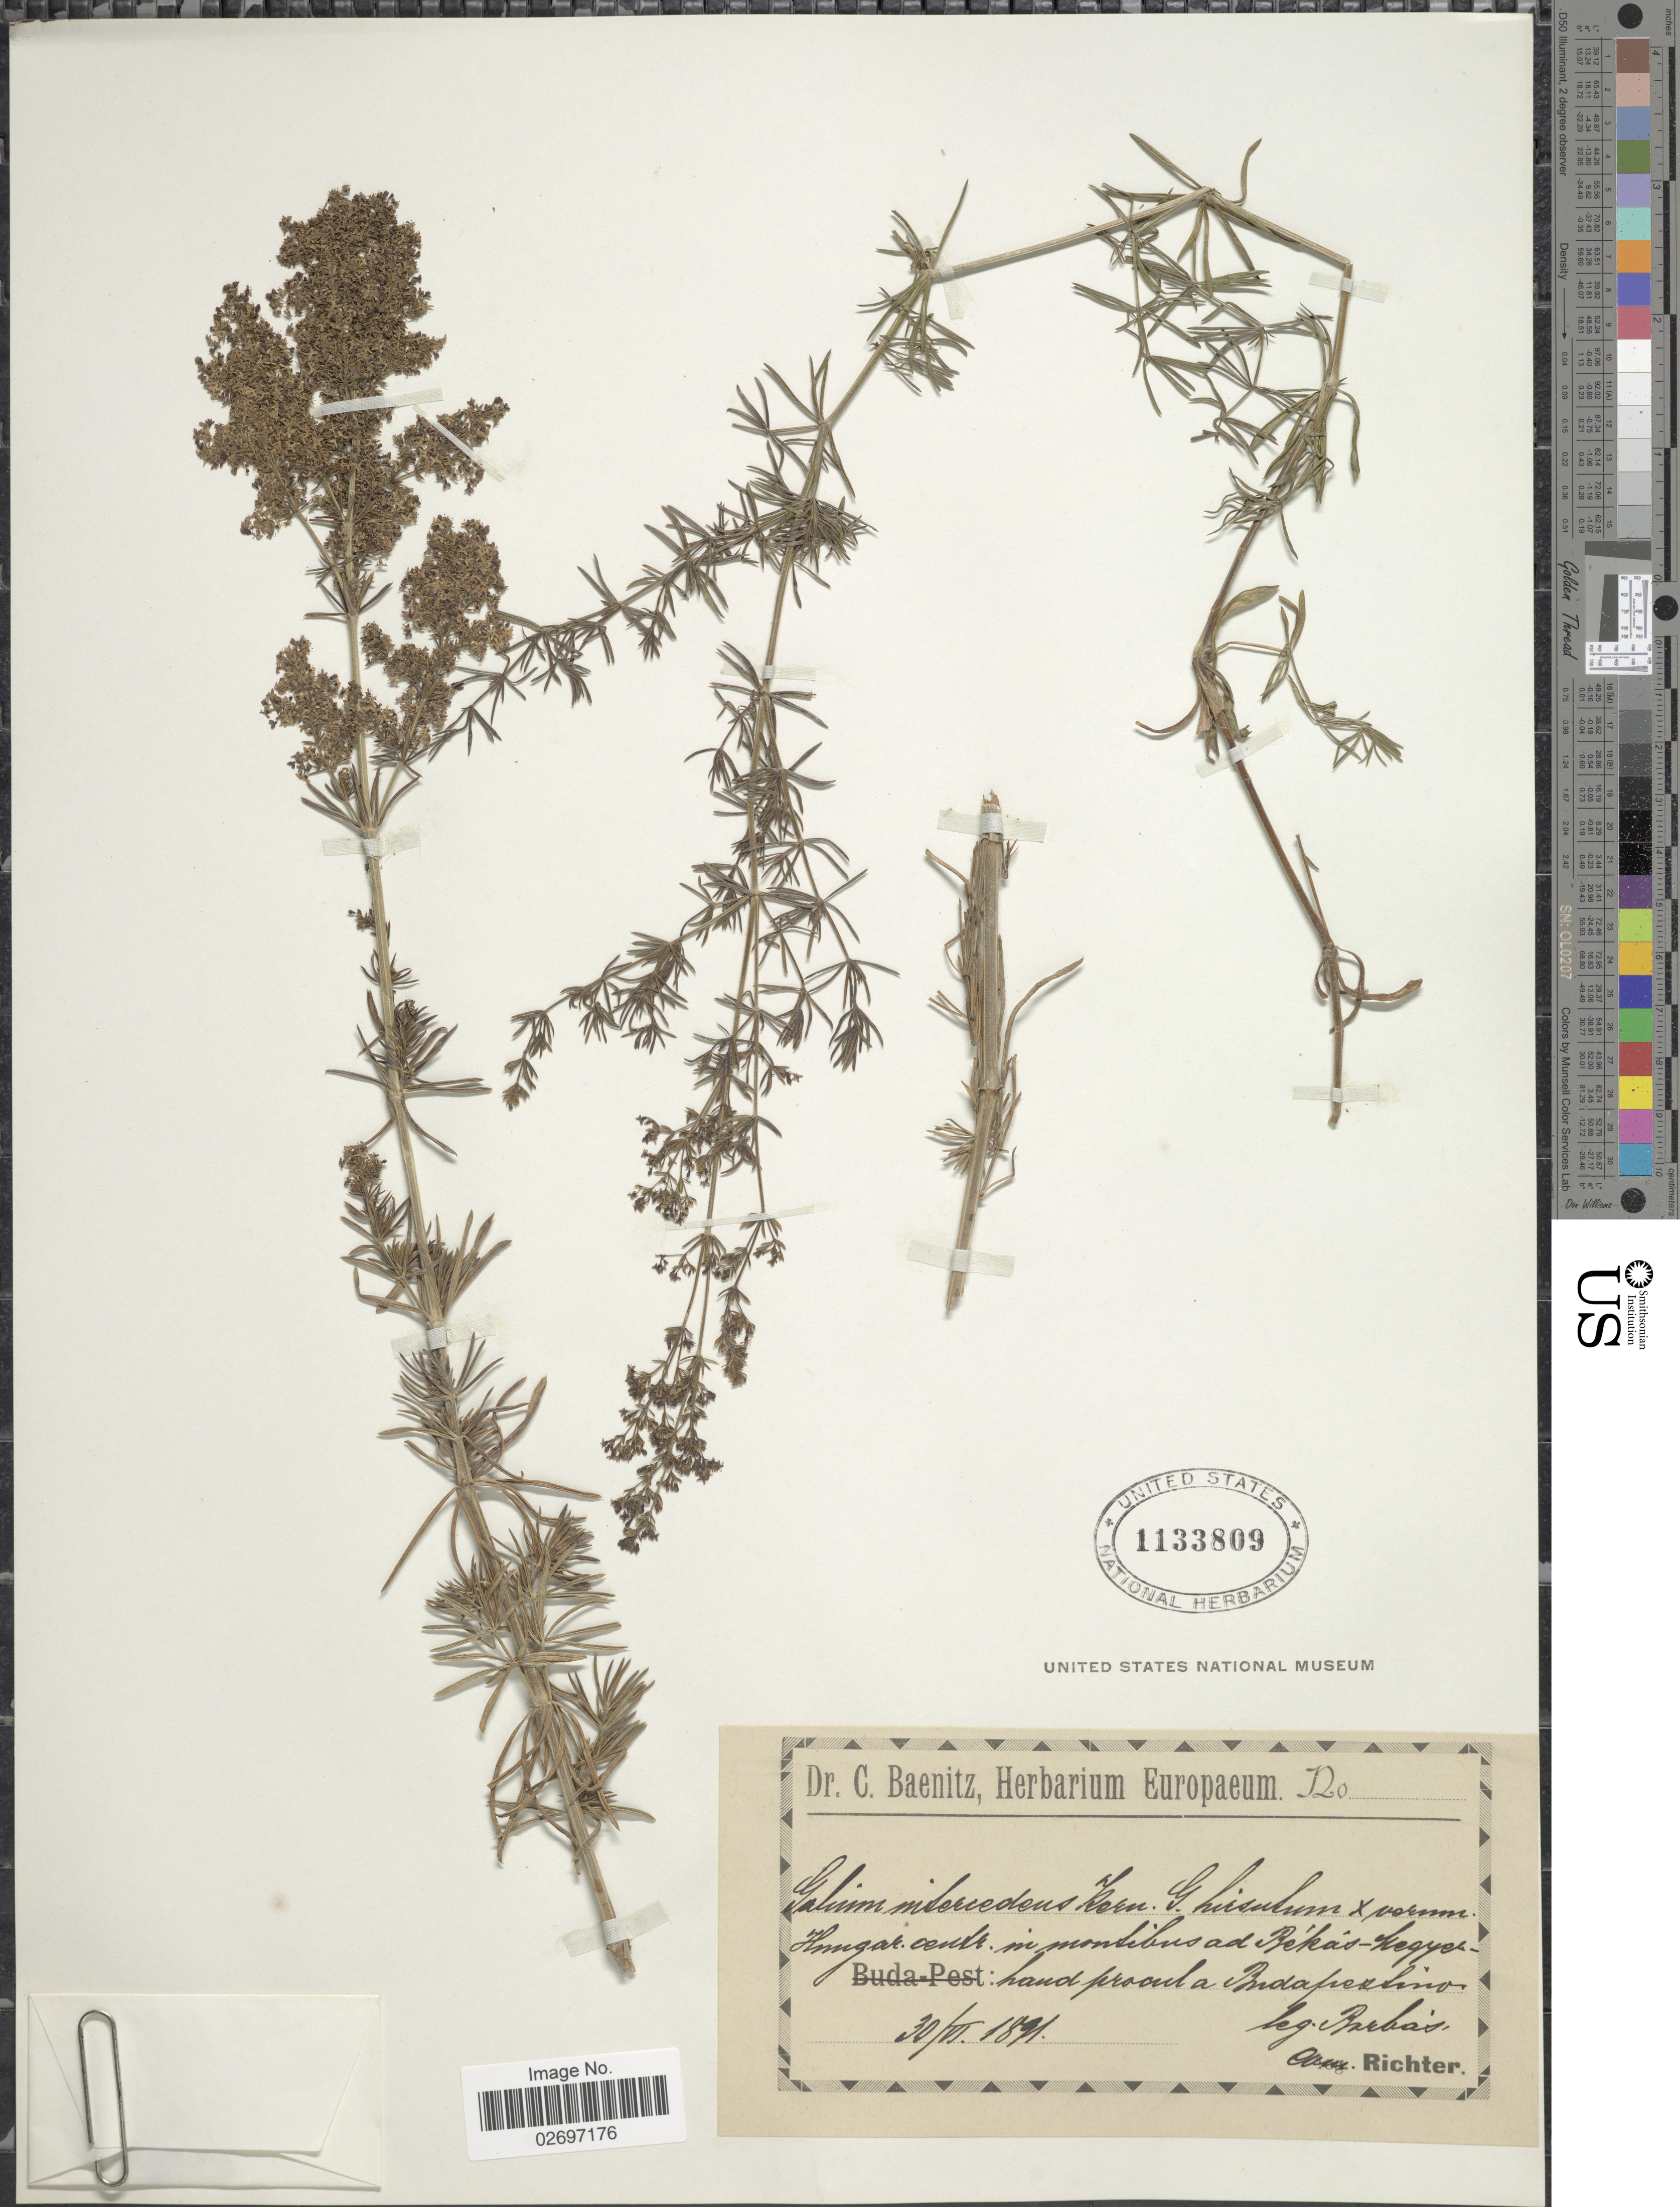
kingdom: Plantae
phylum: Tracheophyta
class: Magnoliopsida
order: Gentianales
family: Rubiaceae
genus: Galium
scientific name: Galium x intercedens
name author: A. Kern.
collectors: Barbas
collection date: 1891-06-30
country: Hungary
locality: Hungar. centr. in montisibus ad Bekas-kegycerhand proch a Budapessino [interpreted]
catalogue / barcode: US 1133809